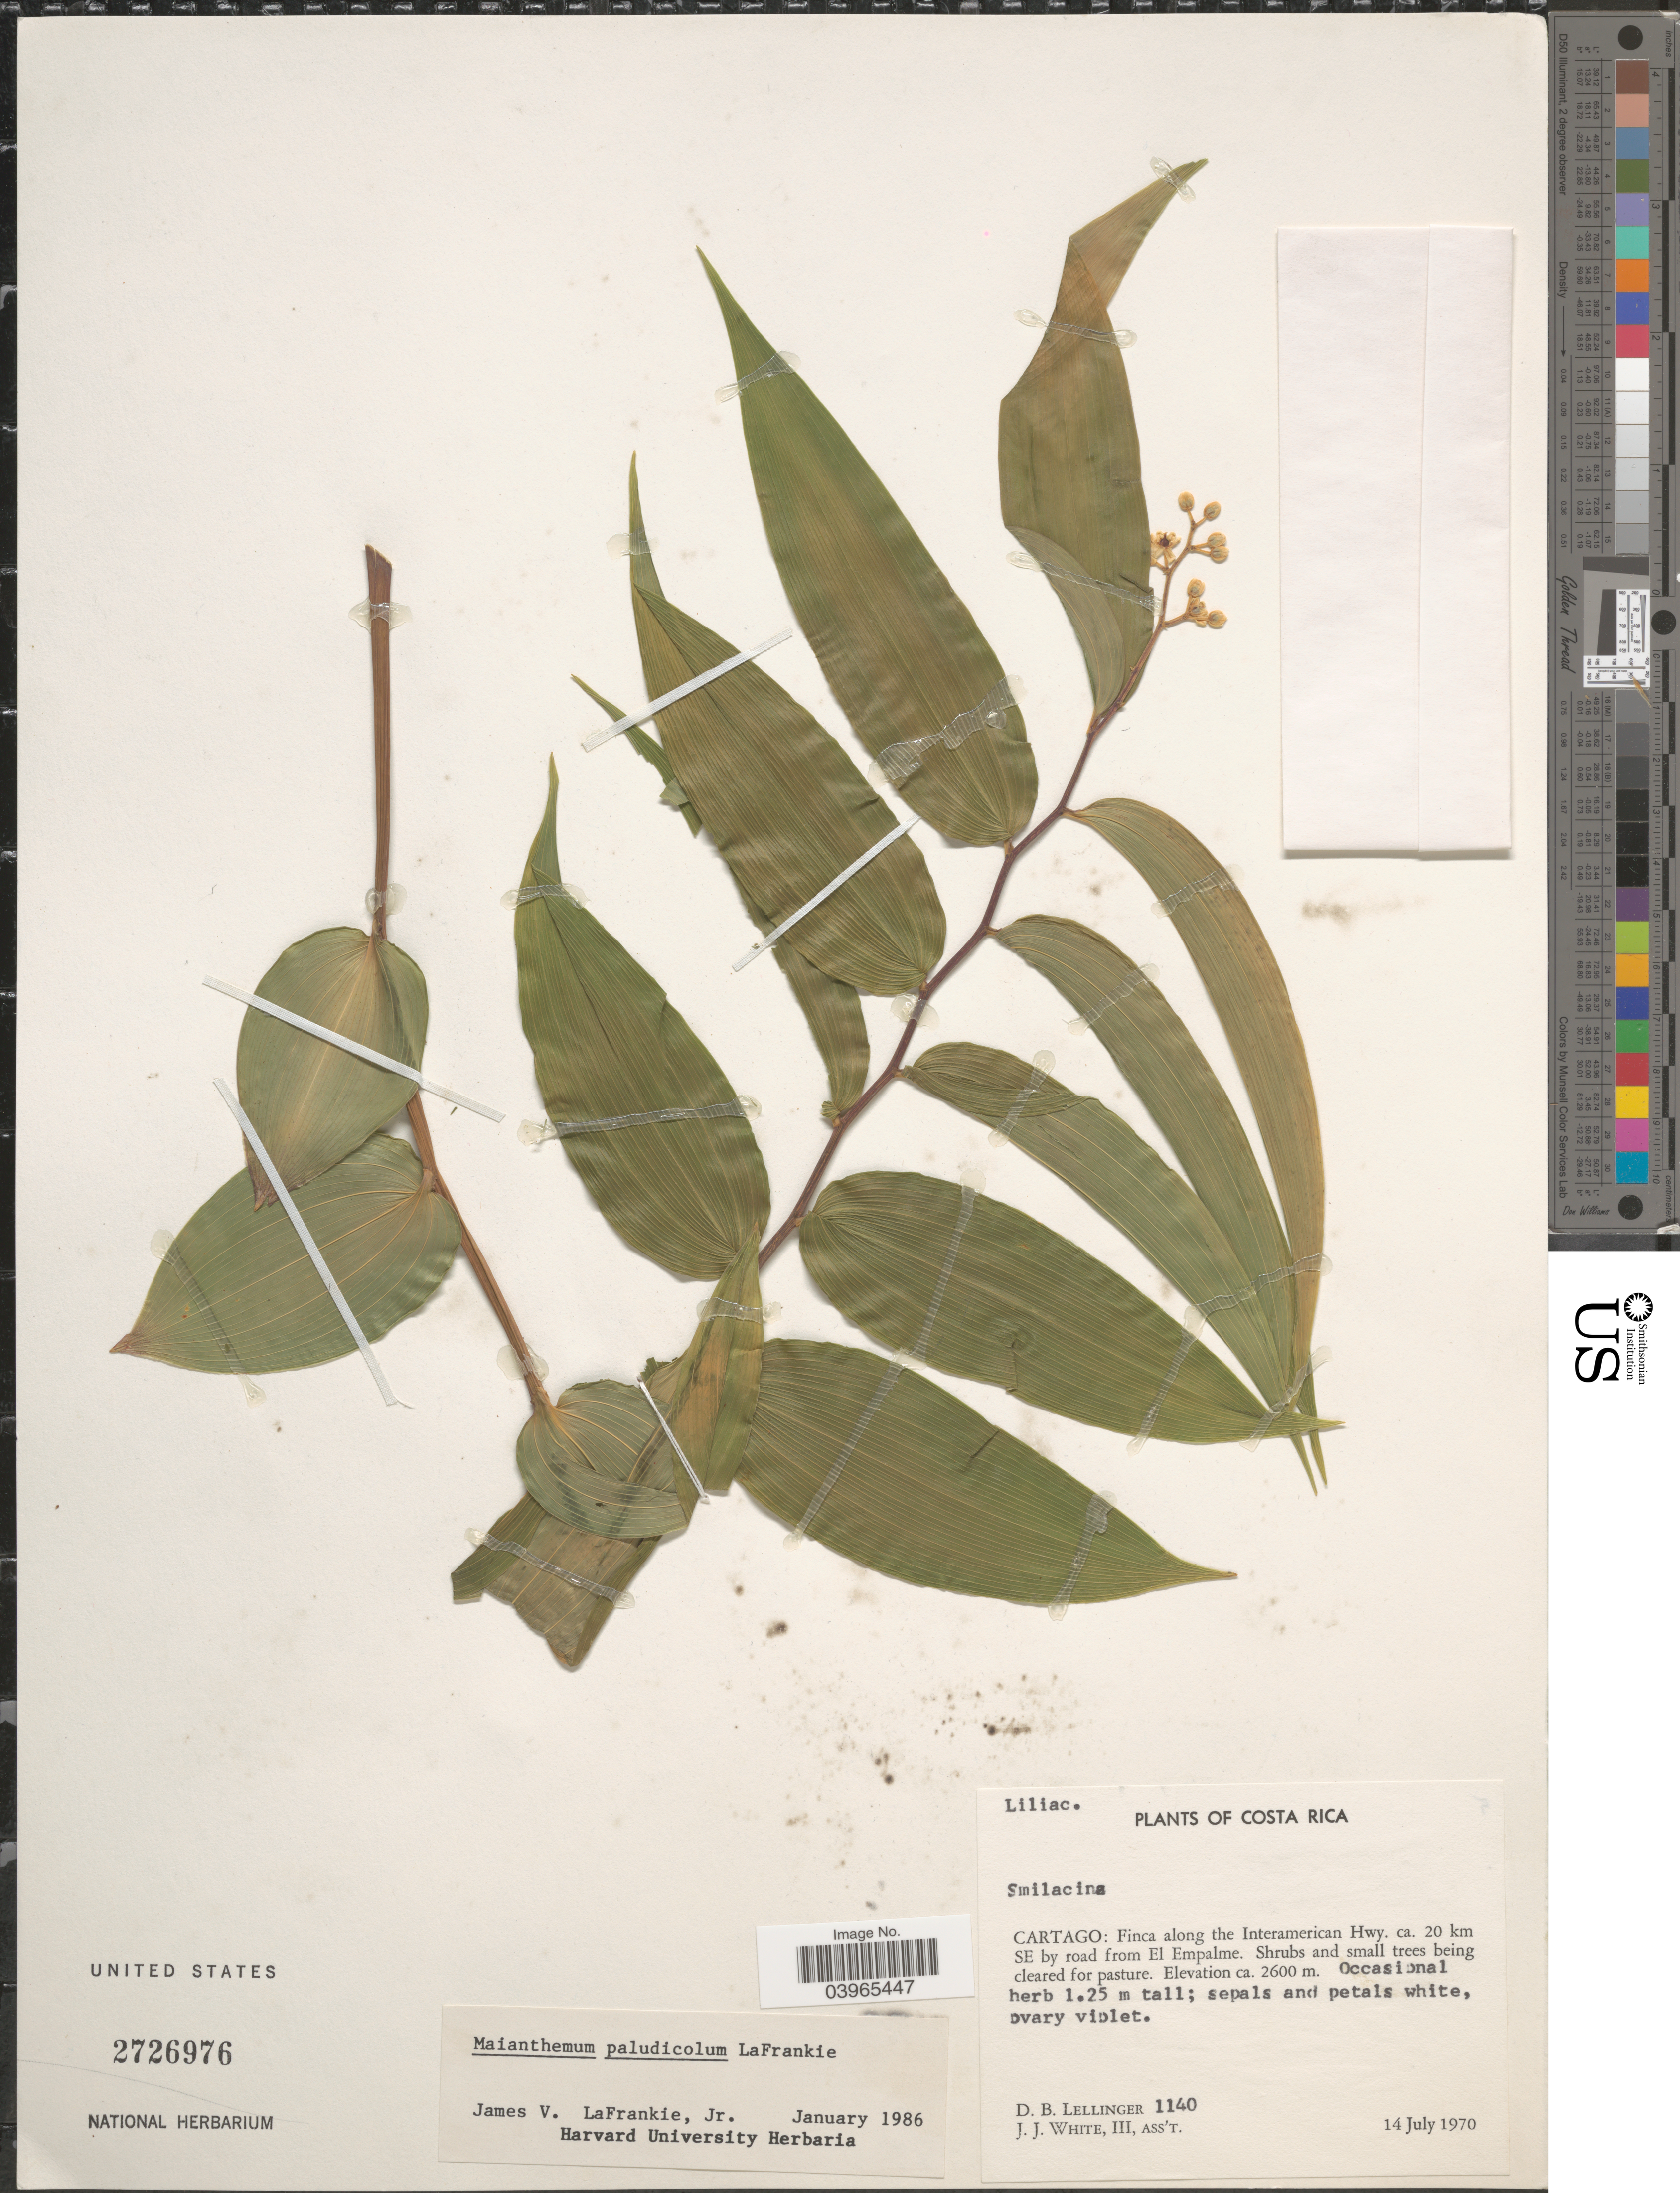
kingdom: Plantae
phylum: Tracheophyta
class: Liliopsida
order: Asparagales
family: Asparagaceae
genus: Maianthemum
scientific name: Maianthemum paludicola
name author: LaFrankie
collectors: D. B. Lellinger & J. J. White III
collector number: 1140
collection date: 1970-07-14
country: Costa Rica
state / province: Cartago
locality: Finca along the Interamerican Hwy. ca. 20 km SE by road from El Empalme.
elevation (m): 2600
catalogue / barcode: US 2726976